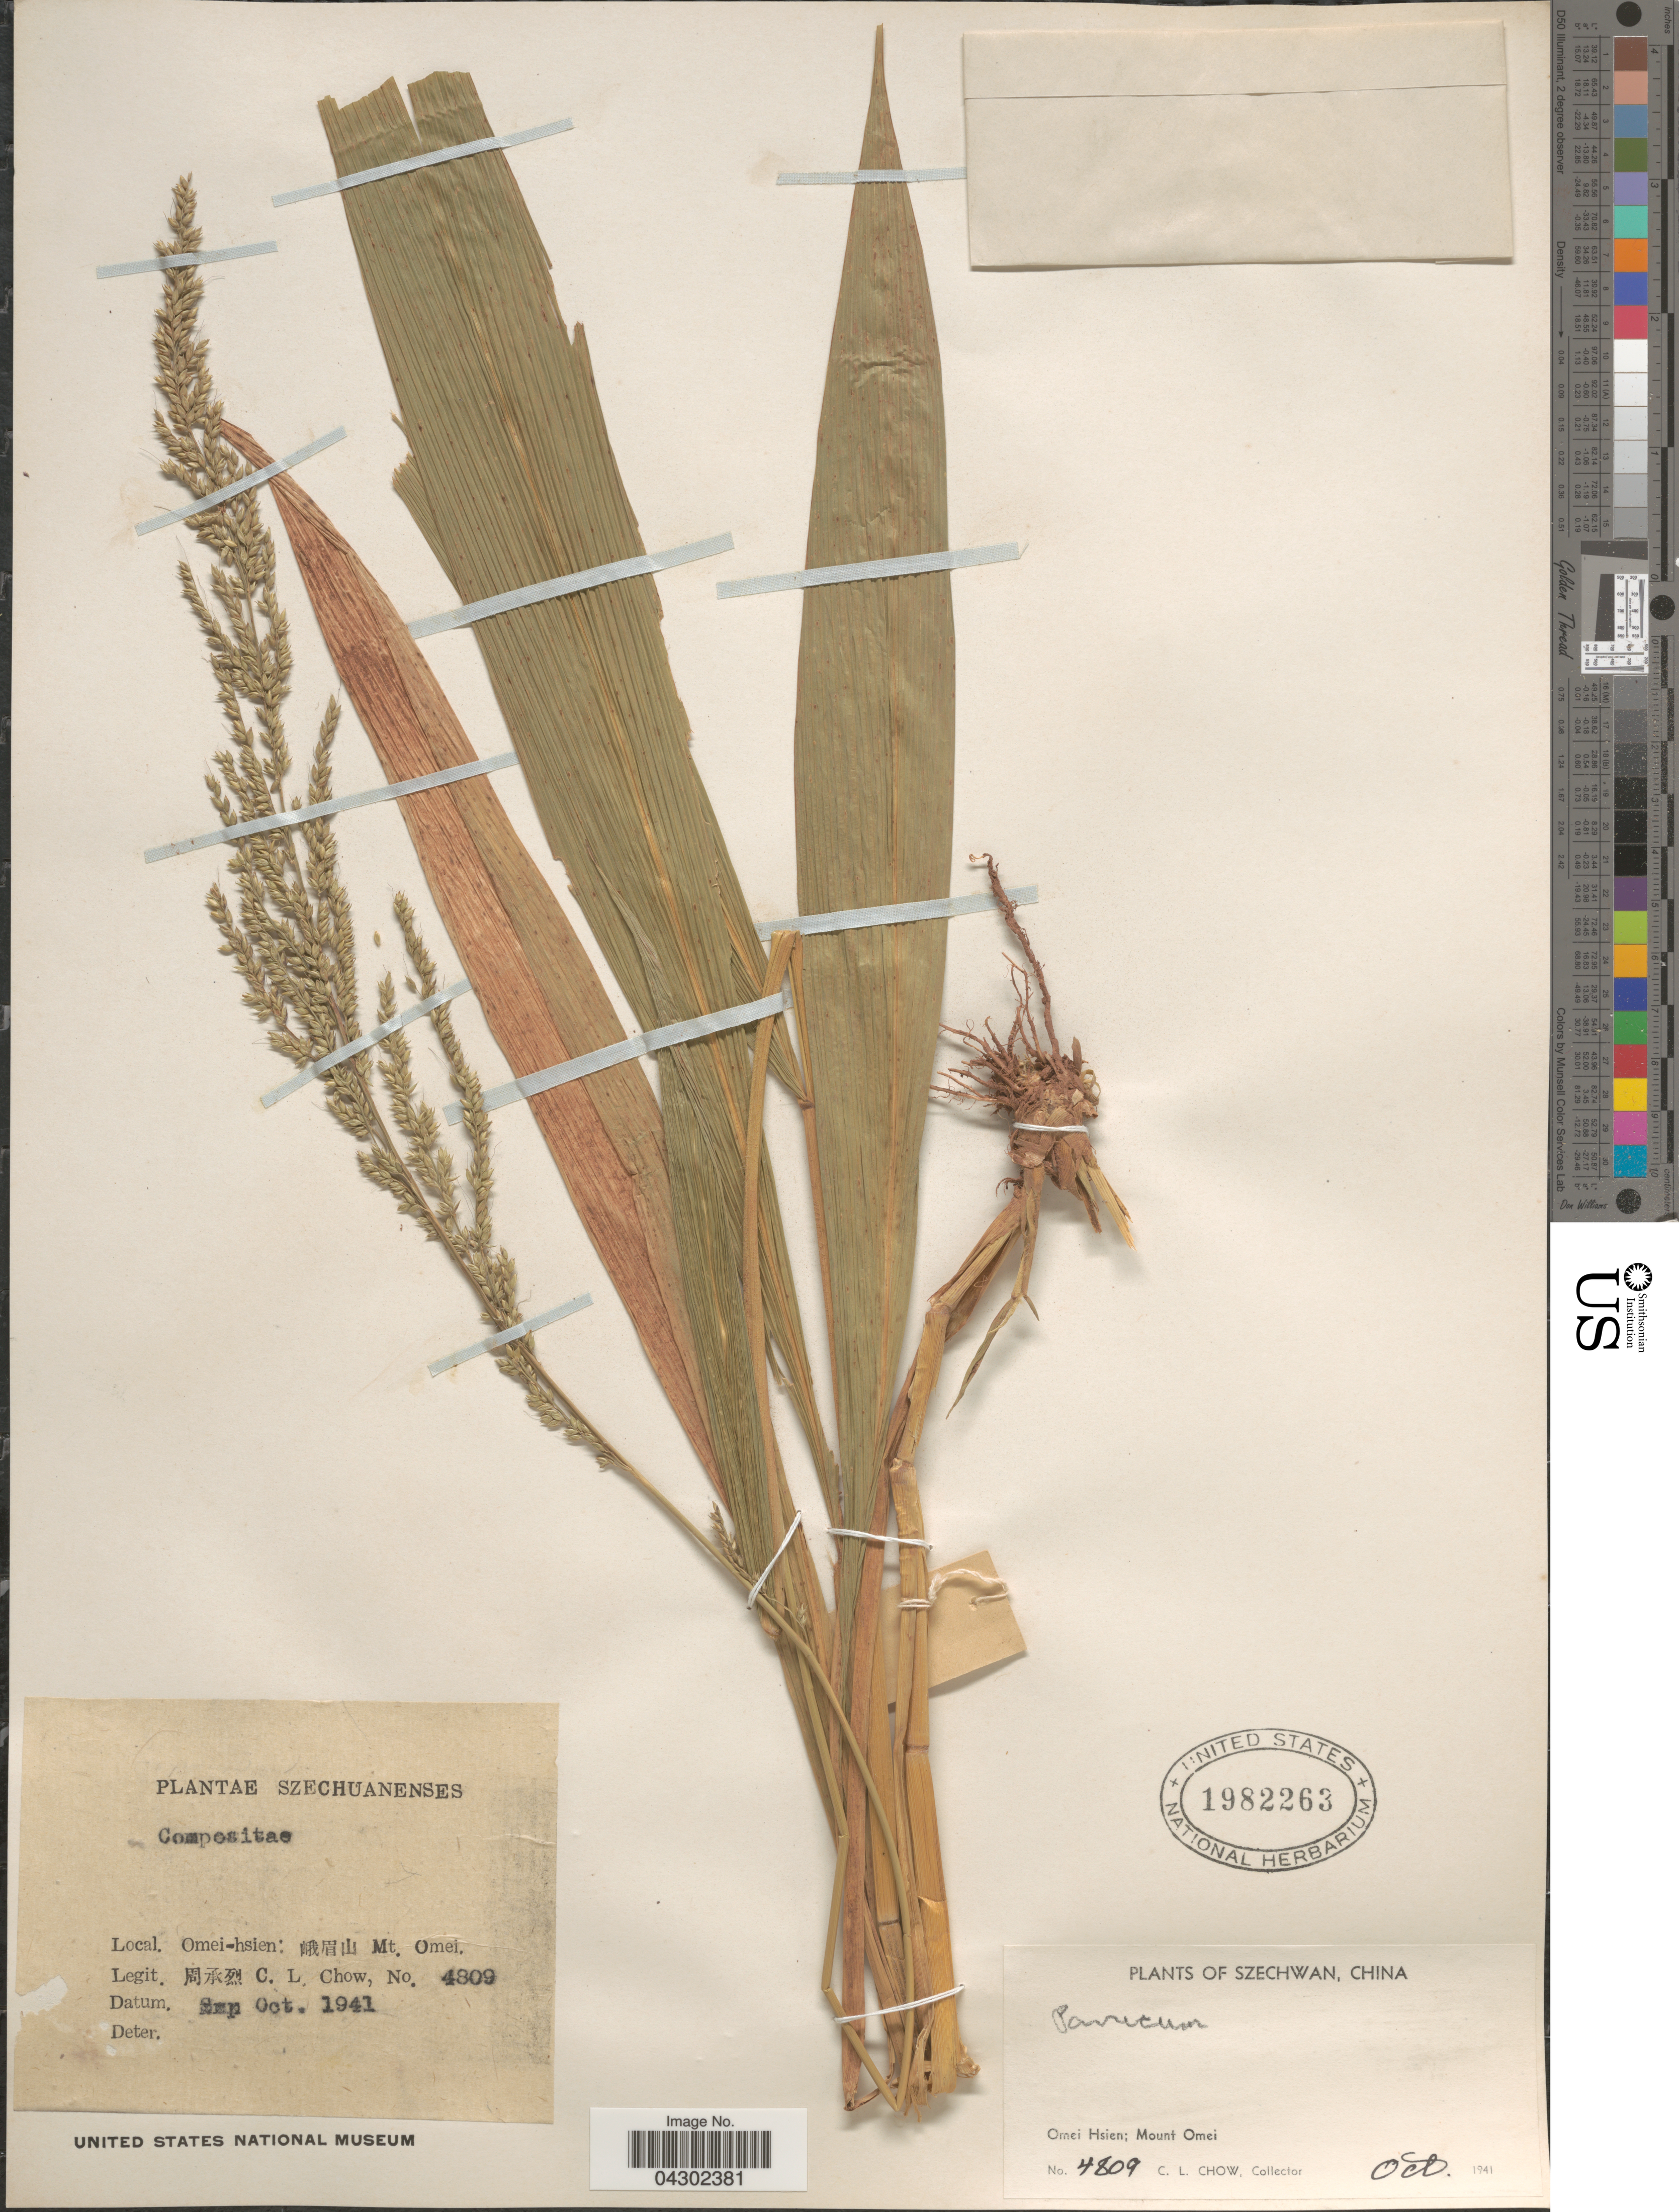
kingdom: Plantae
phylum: Tracheophyta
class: Liliopsida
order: Poales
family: Poaceae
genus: Panicum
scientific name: Panicum sp.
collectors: C. Chow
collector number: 4809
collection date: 1941-10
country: China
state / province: Sichuan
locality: Szechuanenses. Omei-hsien: [Foreign script] Mt. Omei. Szechwan. Omei Hsien; Mount Omei.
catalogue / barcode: US 1982263